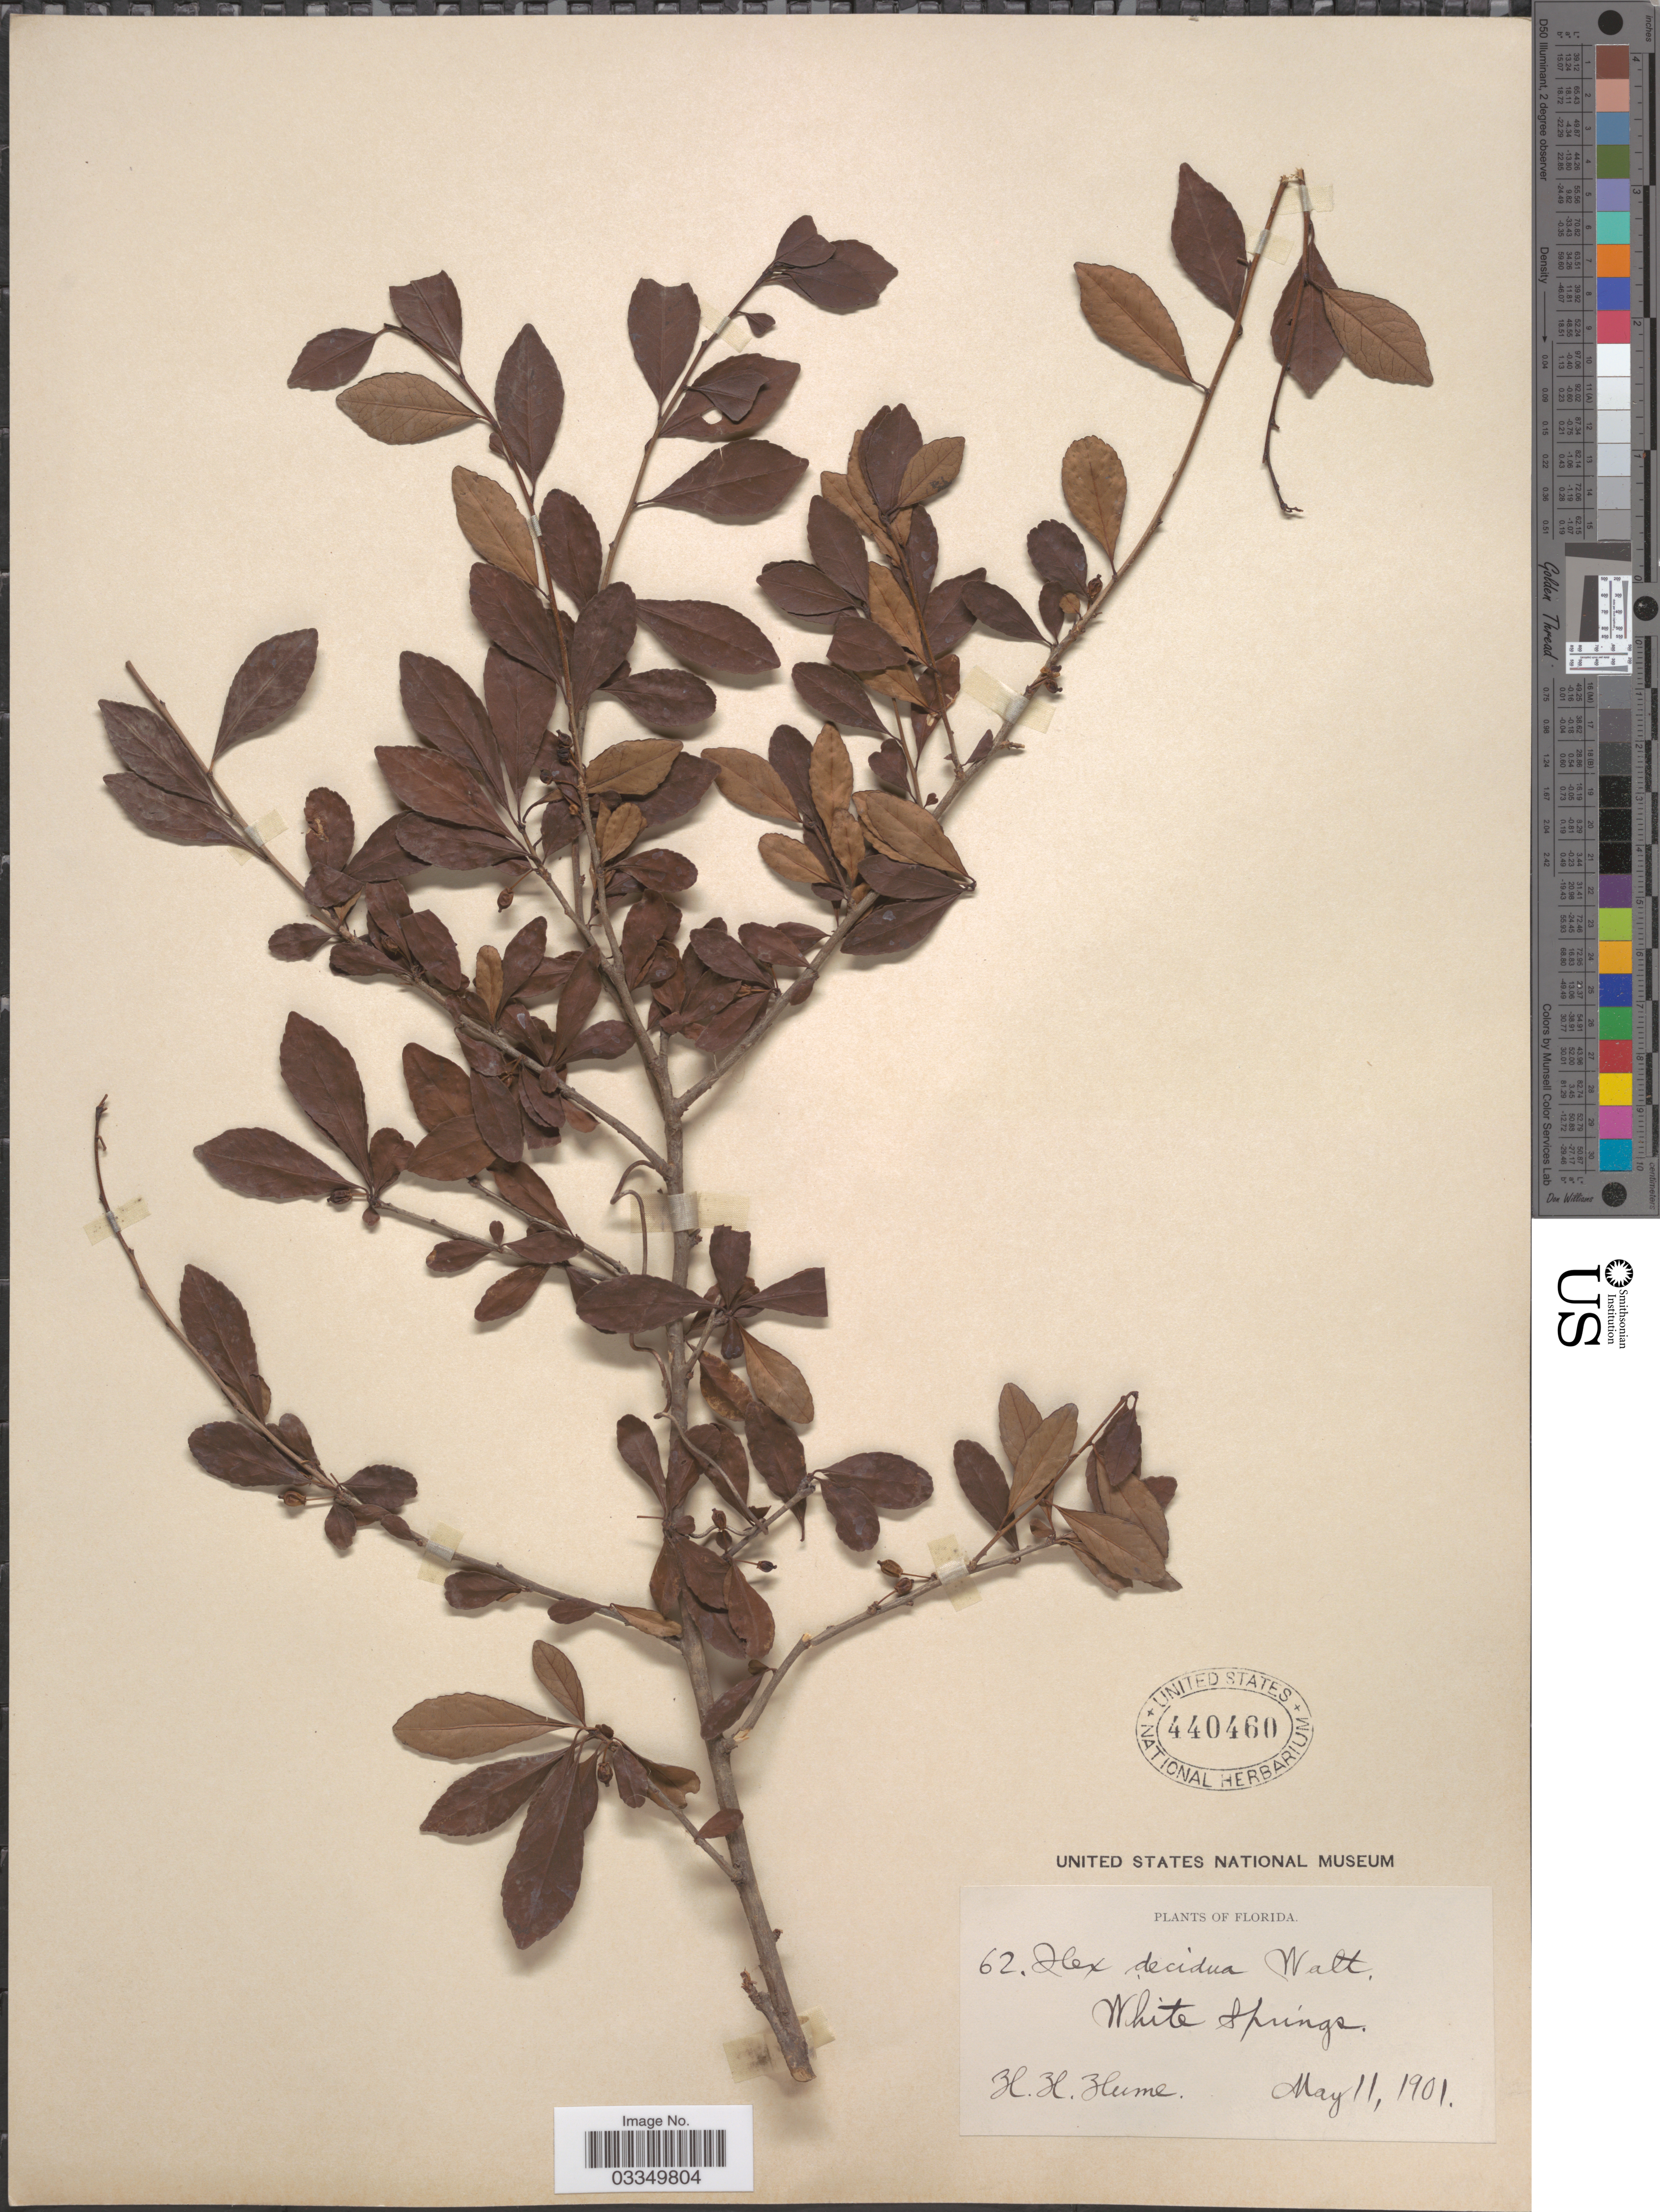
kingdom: Plantae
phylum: Tracheophyta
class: Magnoliopsida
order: Aquifoliales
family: Aquifoliaceae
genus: Ilex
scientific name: Ilex decidua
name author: Walter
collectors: H. Hume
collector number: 62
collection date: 1901-05-11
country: United States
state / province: Florida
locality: White Springs.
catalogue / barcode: US 440460